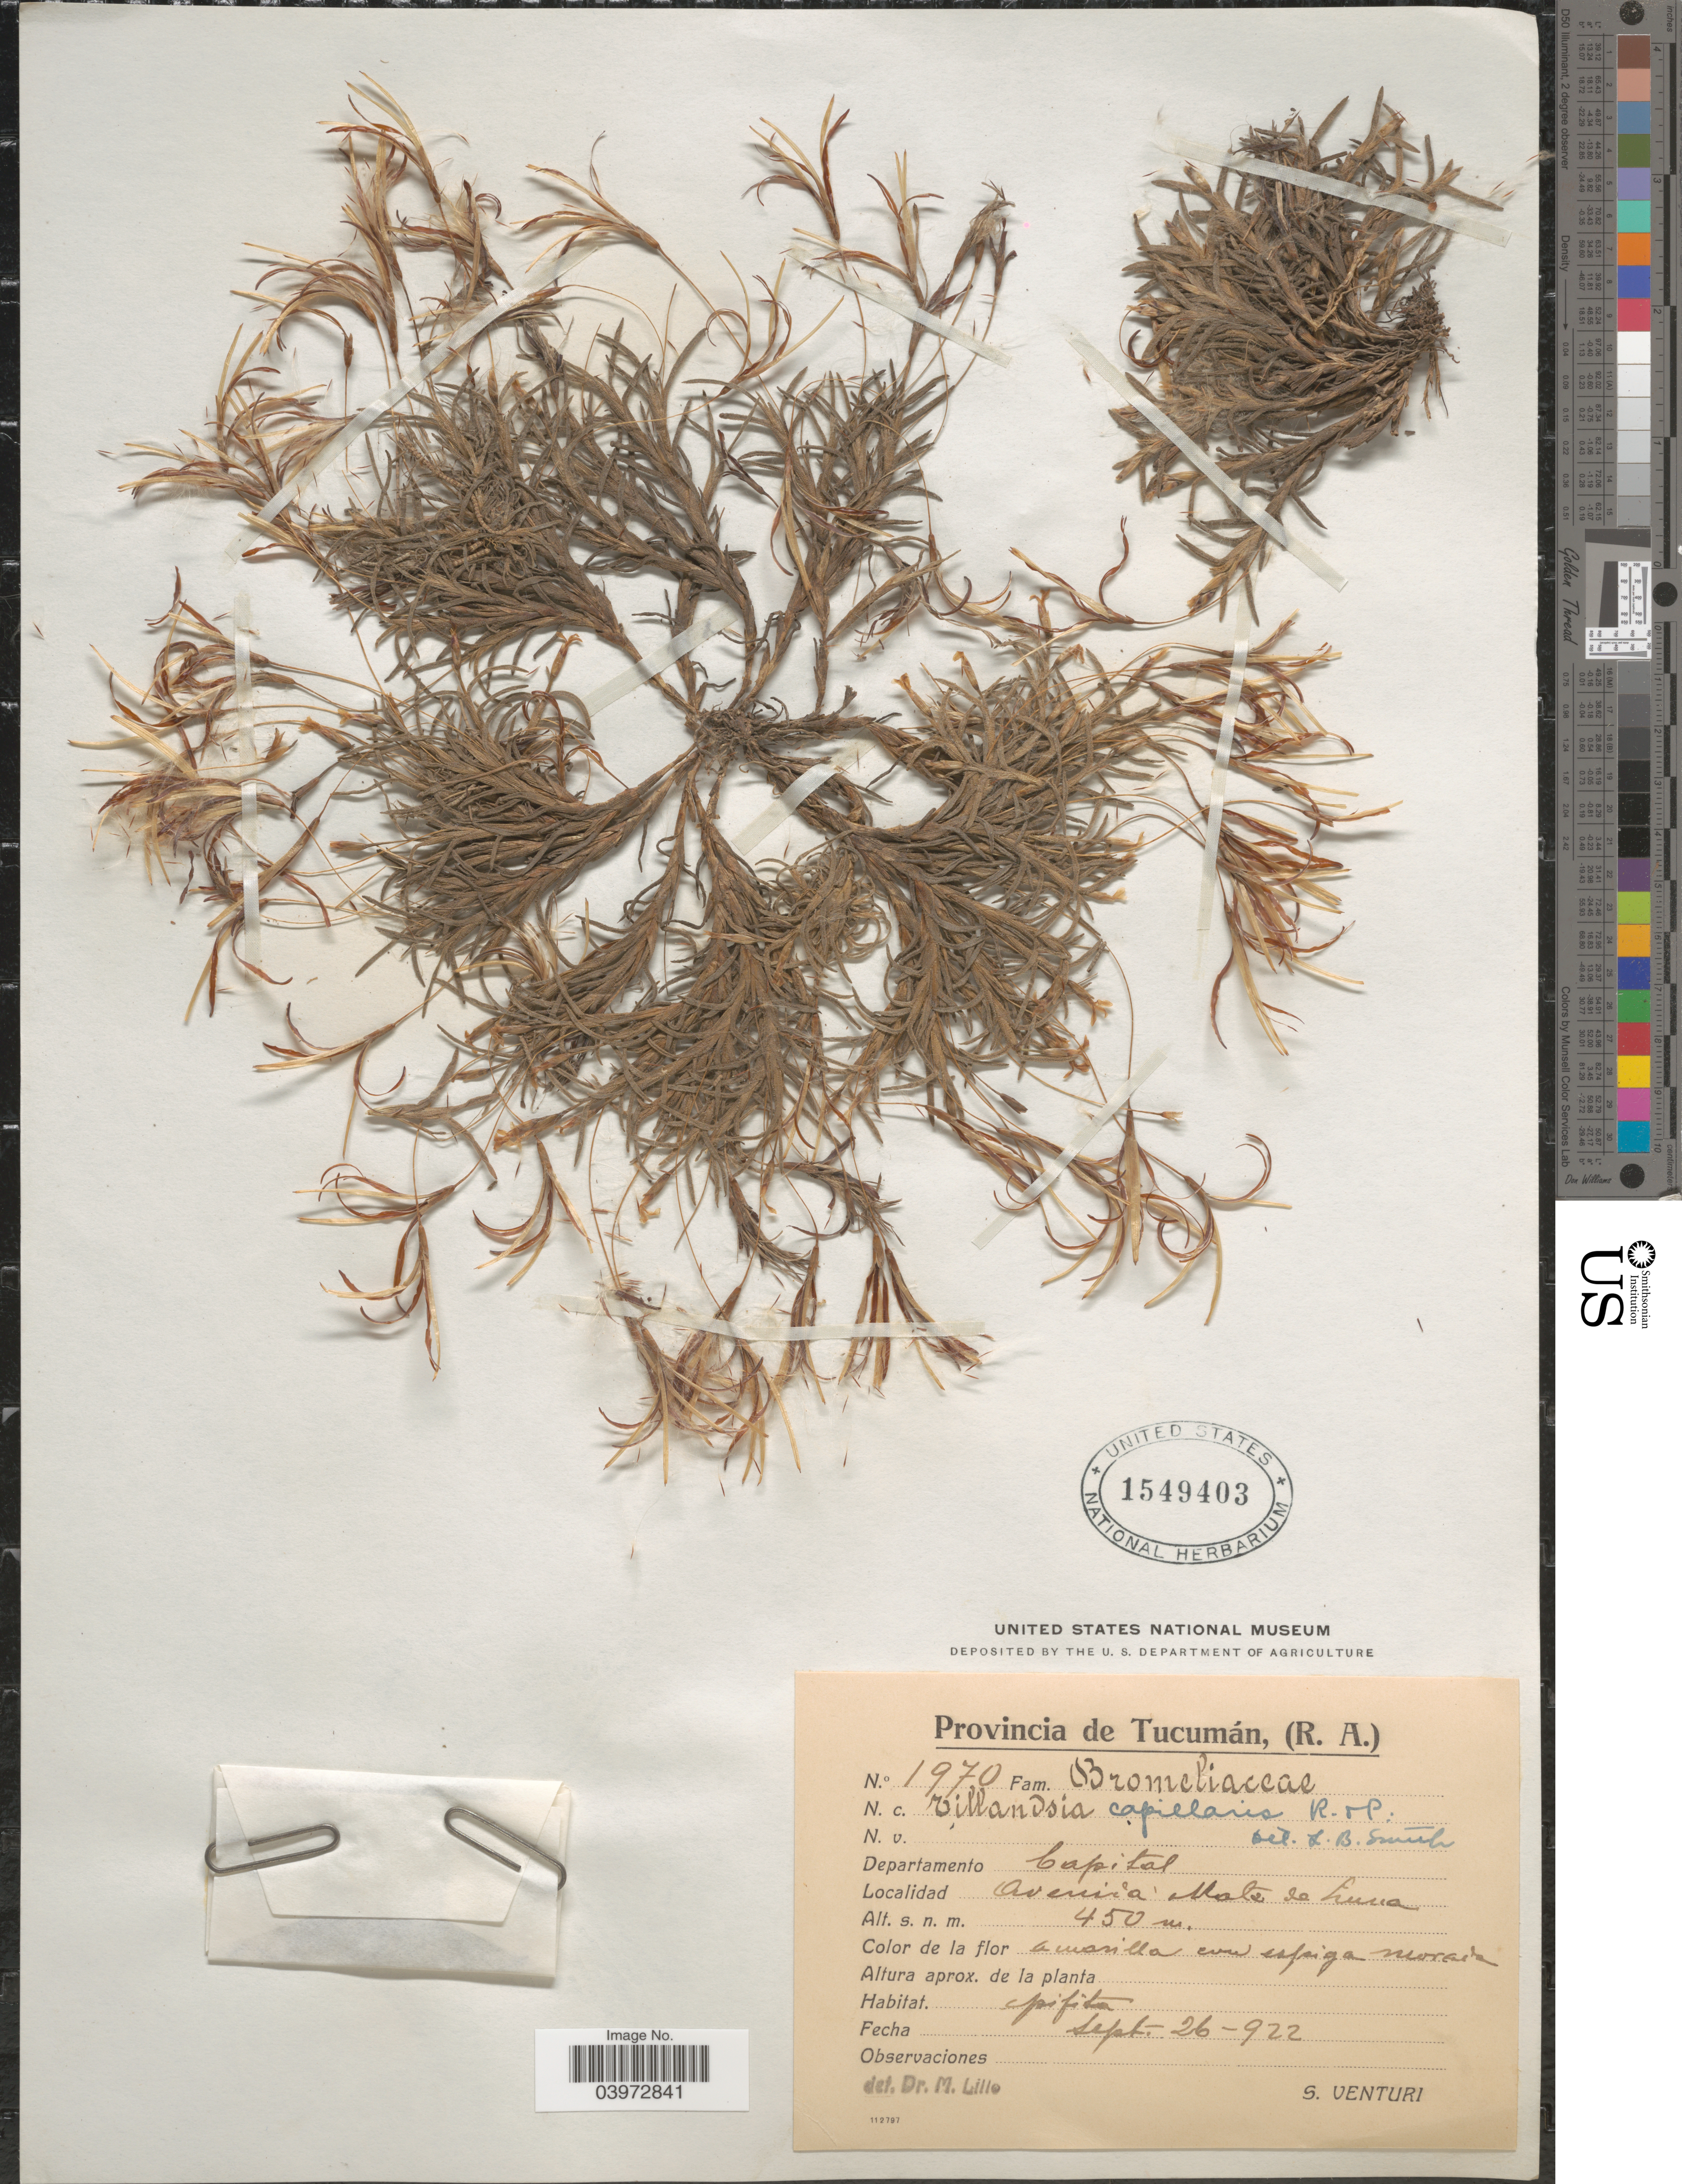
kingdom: Plantae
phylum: Tracheophyta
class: Liliopsida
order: Poales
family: Bromeliaceae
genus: Tillandsia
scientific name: Tillandsia capillaris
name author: Ruiz & Pav.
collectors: S. Venturi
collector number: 1970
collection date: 1922-09-26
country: Argentina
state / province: Tucuman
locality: Departamento Capital. Avenia Mate de Luna.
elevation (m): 450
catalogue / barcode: US 1549403